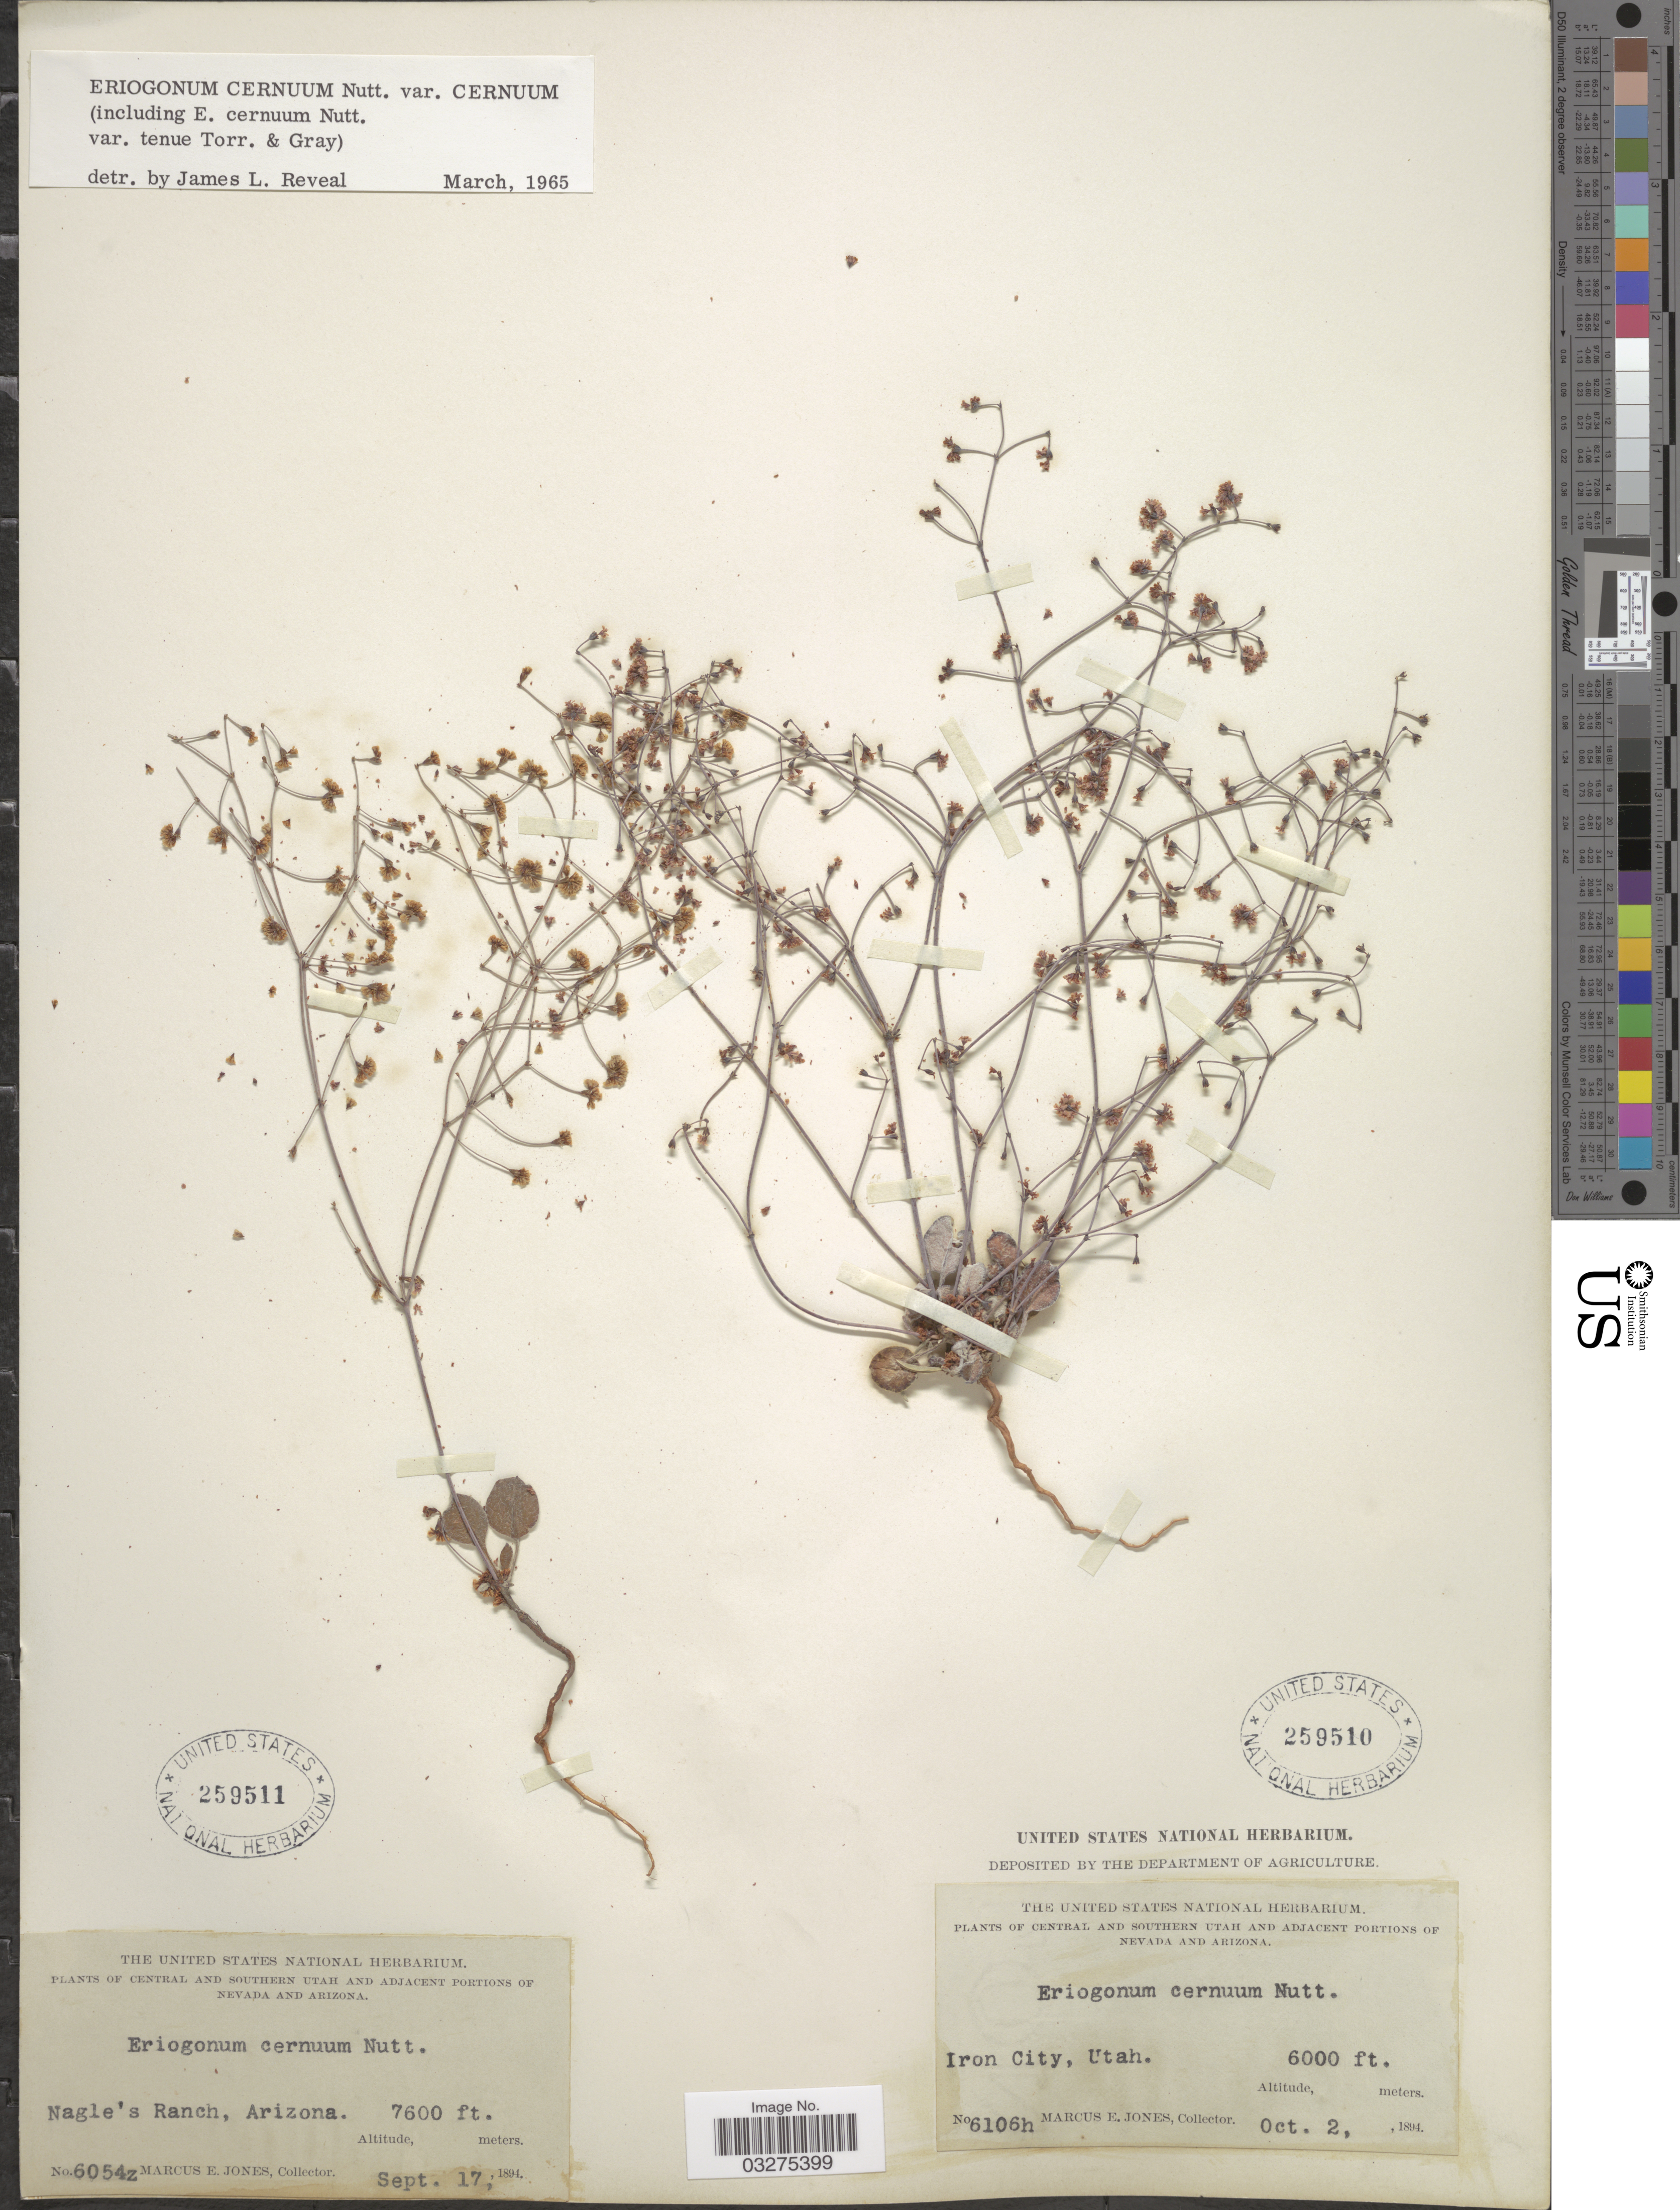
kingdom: Plantae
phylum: Tracheophyta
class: Magnoliopsida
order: Caryophyllales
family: Polygonaceae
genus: Eriogonum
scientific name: Eriogonum cernuum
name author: Nutt.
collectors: M. E. Jones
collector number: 6106h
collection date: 1894-10-02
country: United States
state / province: Utah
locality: Central and Southern Utah. Iron City.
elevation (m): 1829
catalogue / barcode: US 259510-2